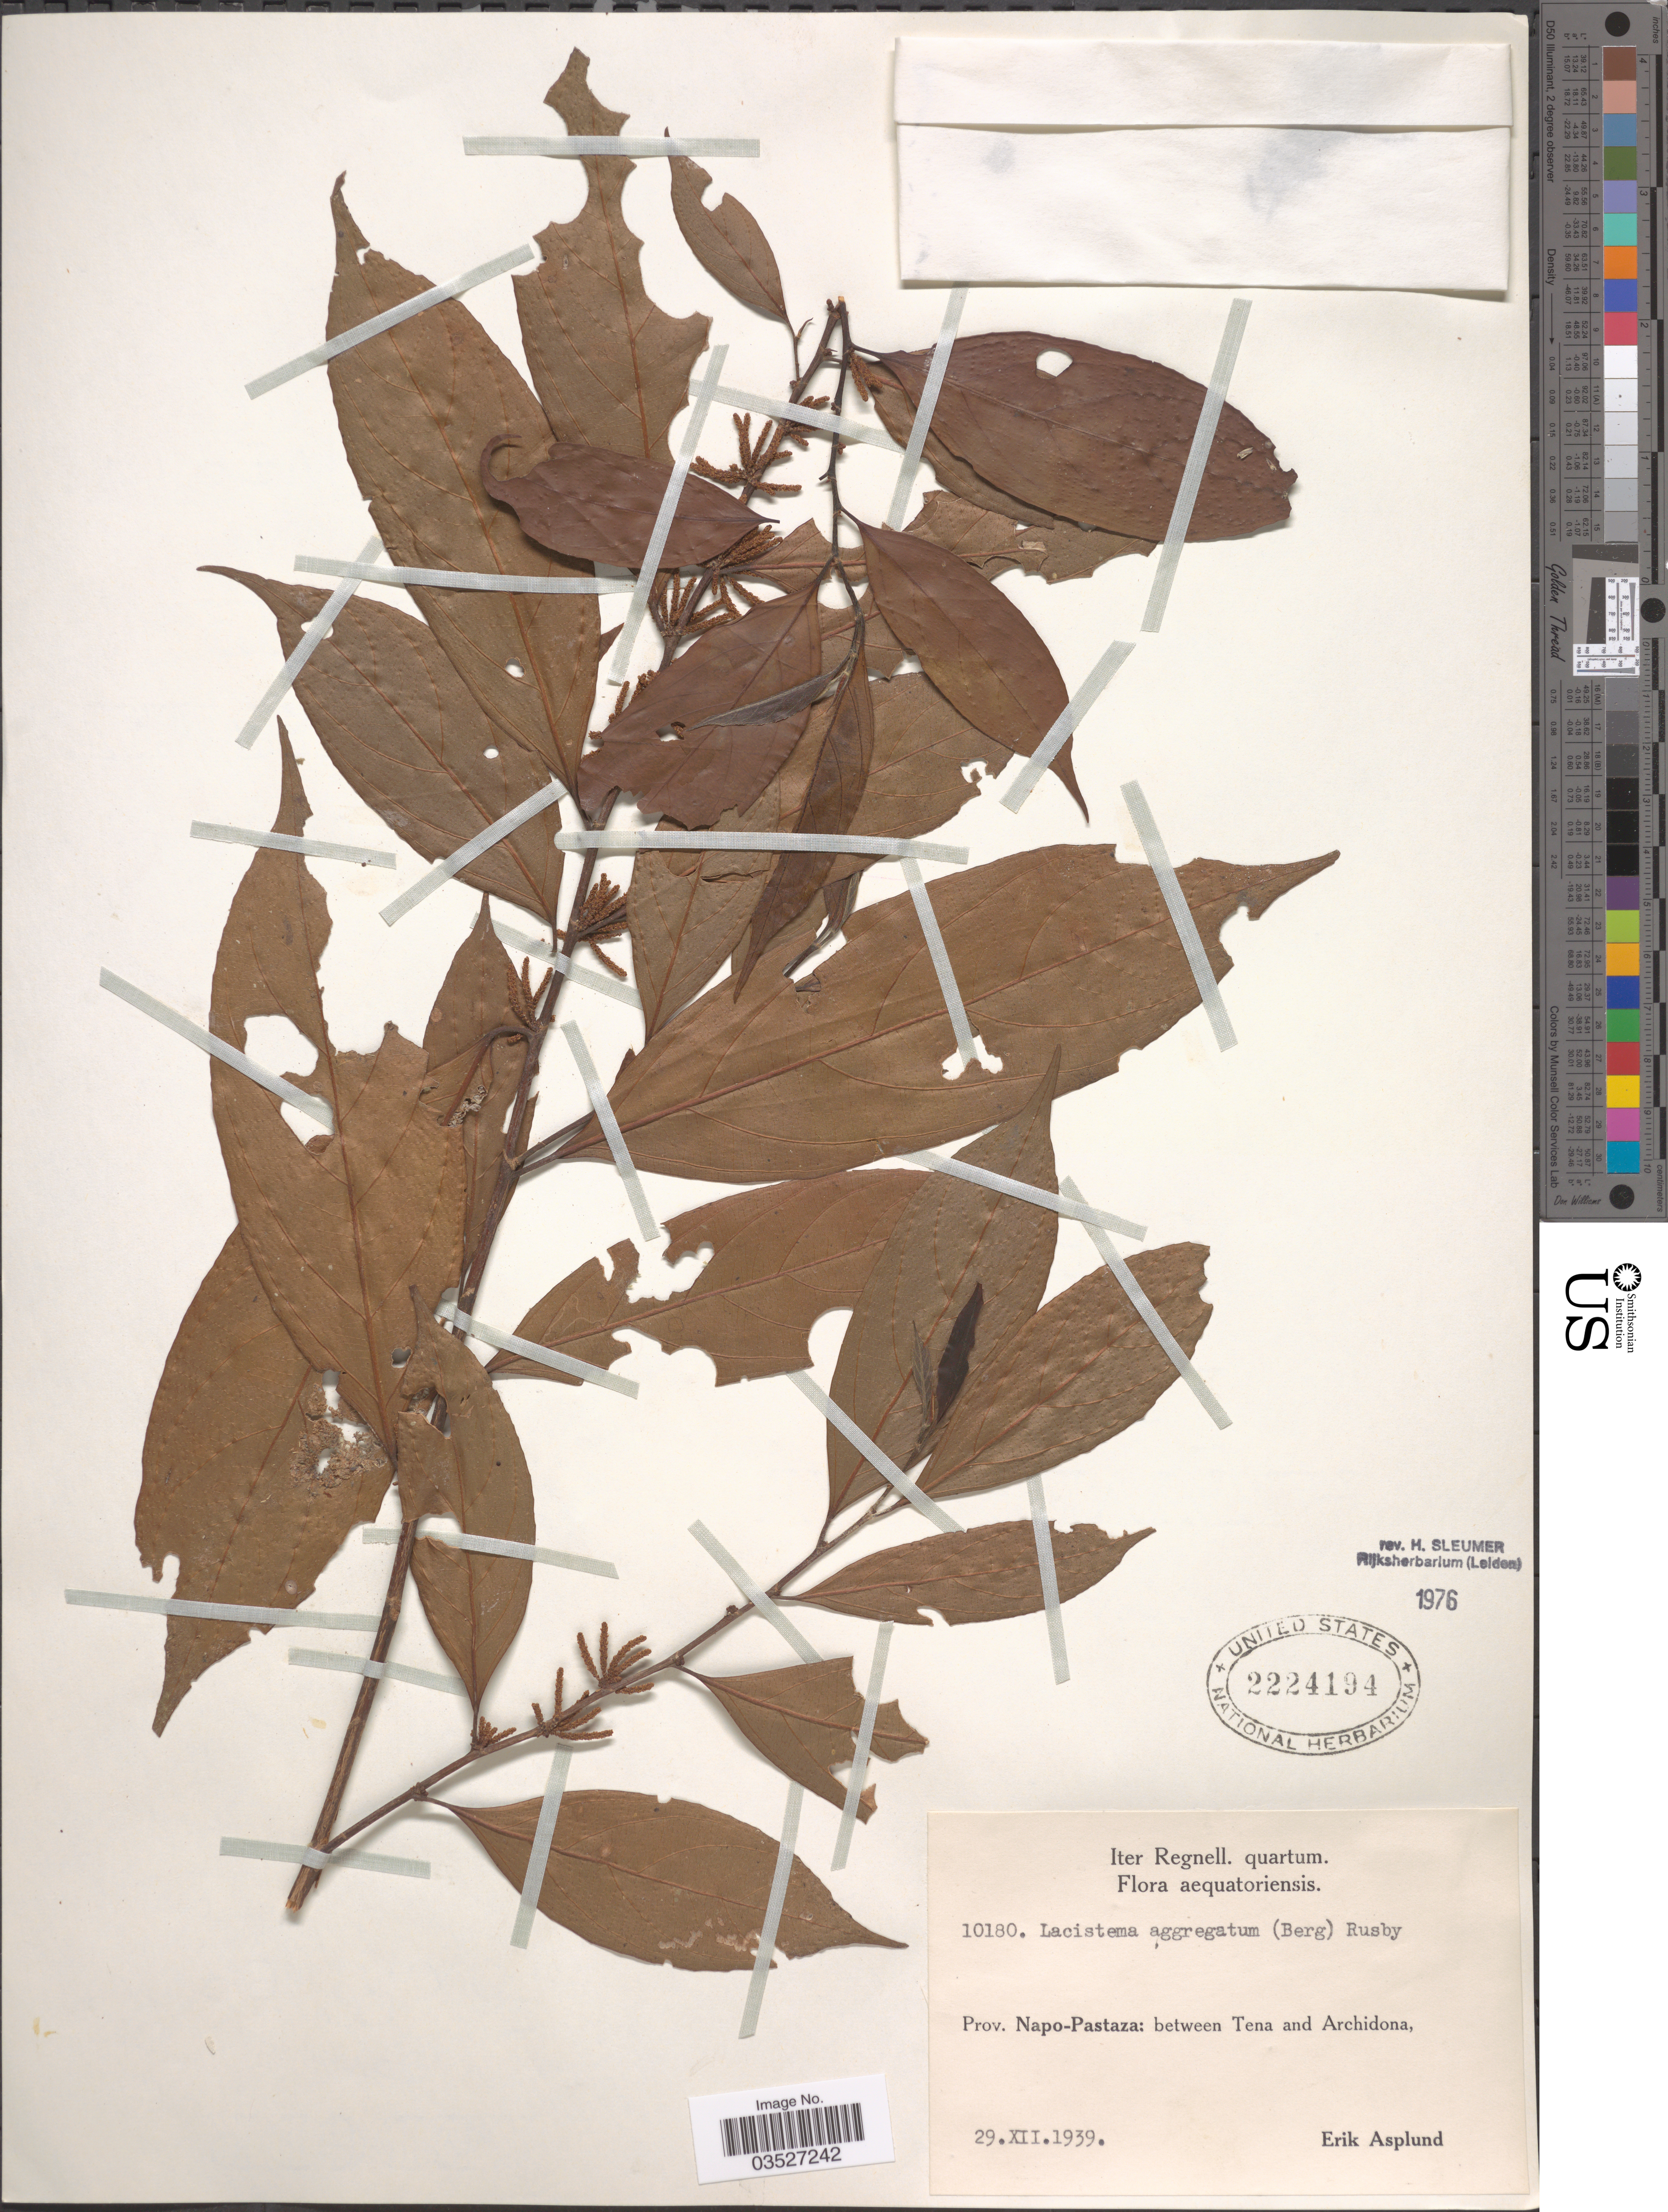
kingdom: Plantae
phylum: Tracheophyta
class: Magnoliopsida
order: Malpighiales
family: Lacistemataceae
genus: Lacistema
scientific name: Lacistema aggregatum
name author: (P.J. Bergius) Rusby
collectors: E. Asplund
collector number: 10180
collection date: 1939-12-29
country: Ecuador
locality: Prov. Napo-Pastaza: between Tena and Archidona.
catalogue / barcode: US 2224194